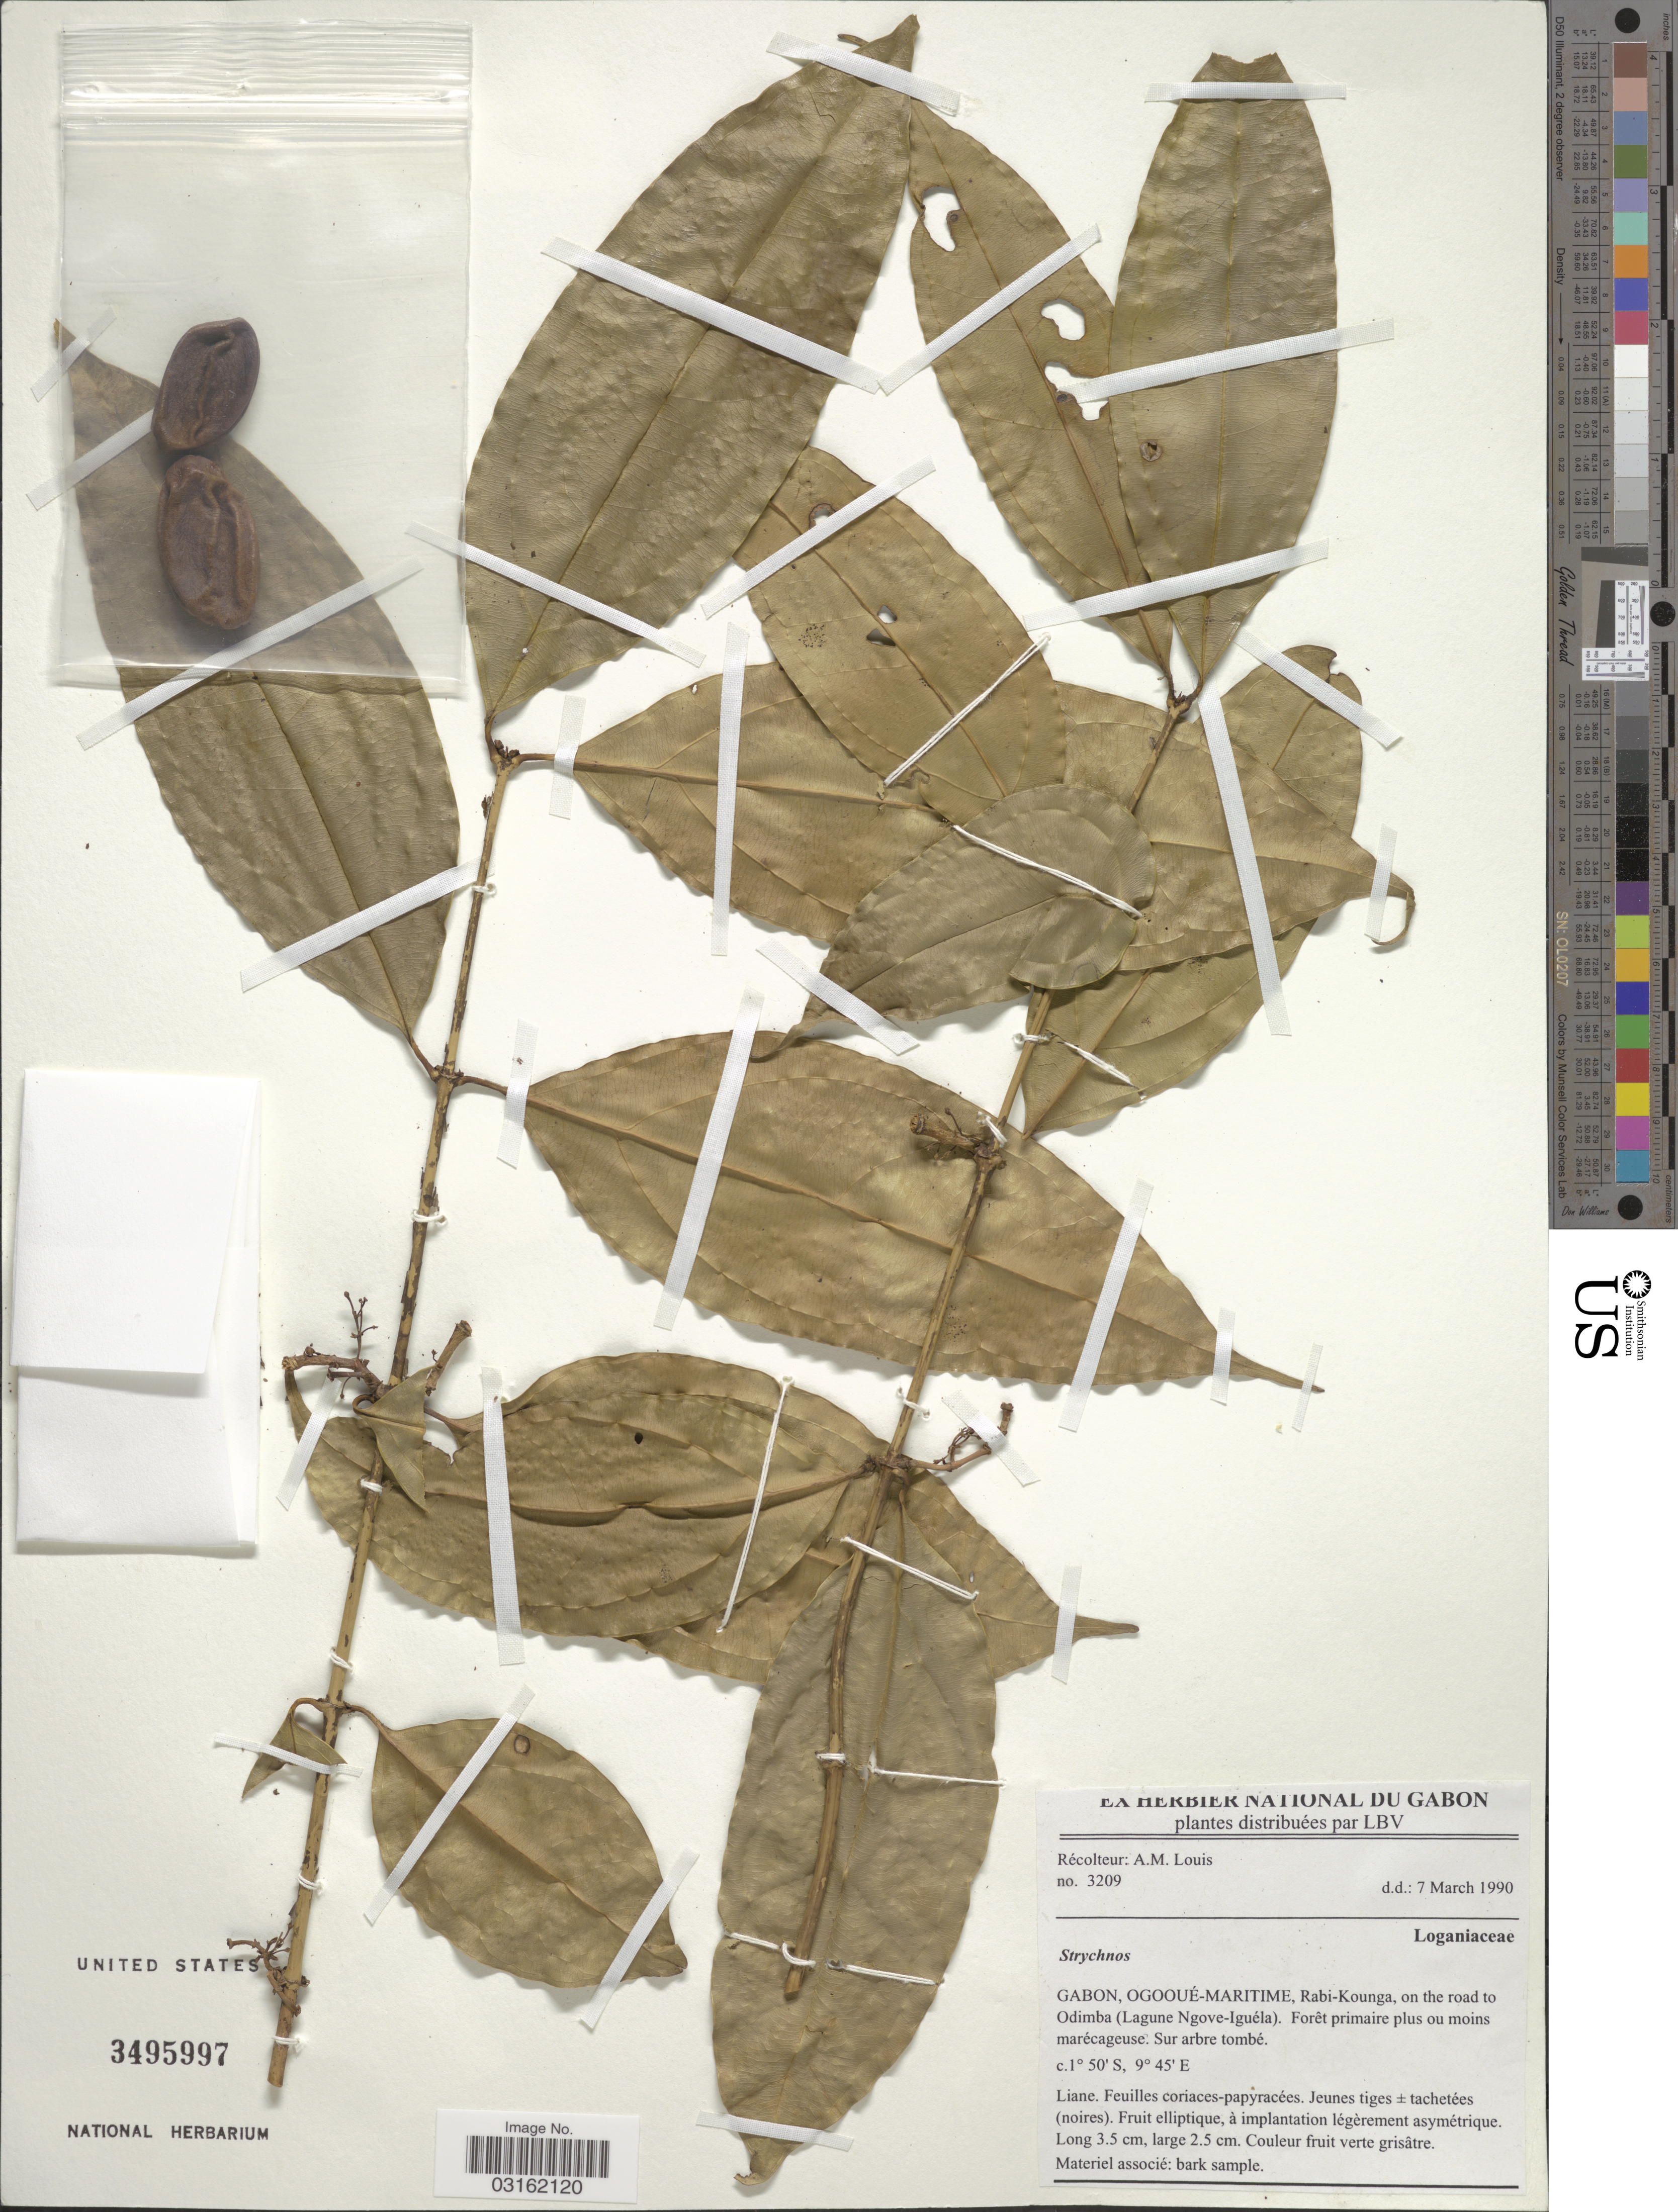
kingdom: Plantae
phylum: Tracheophyta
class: Magnoliopsida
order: Gentianales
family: Loganiaceae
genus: Strychnos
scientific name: Strychnos usambarensis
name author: Gilg ex Engl.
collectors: A. Louis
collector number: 3209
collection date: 1990-03-07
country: Gabon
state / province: Ogooue-Maritime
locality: Ogooué-Maritime, Rabi-Kounga, on the road to Odimba (Lagune Ngove-Iguéla).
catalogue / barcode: US 3495997